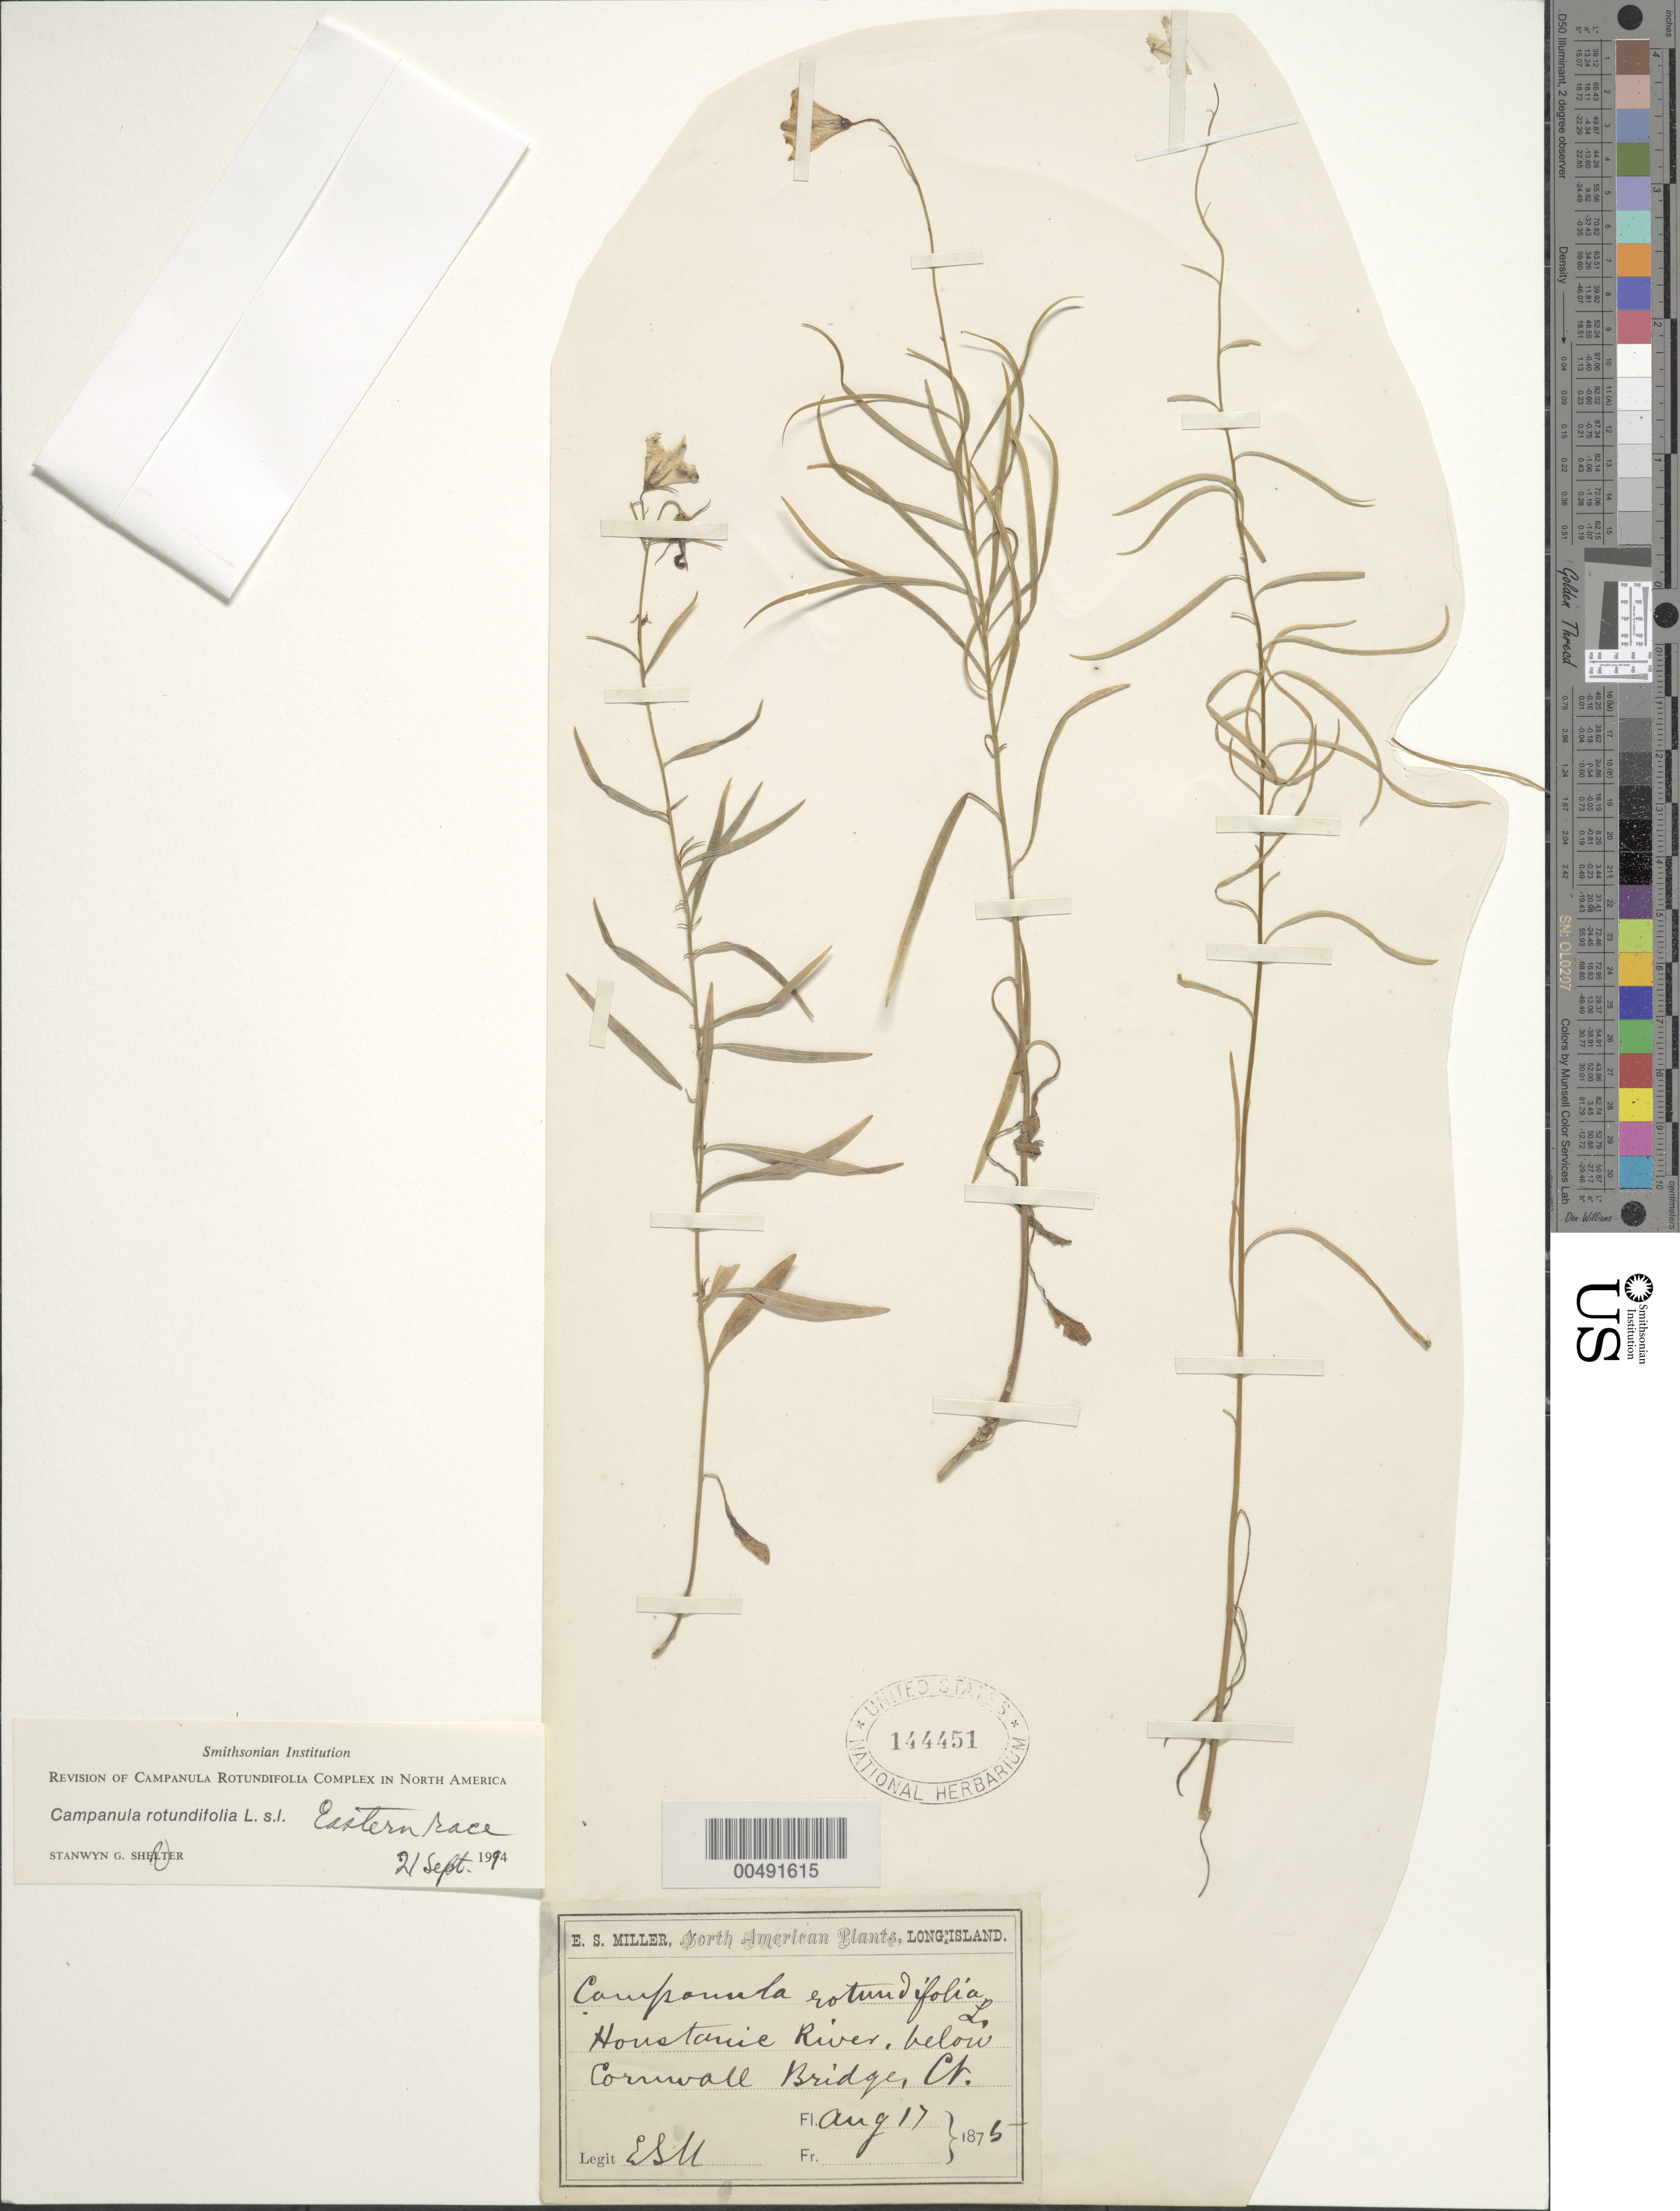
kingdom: Plantae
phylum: Tracheophyta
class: Magnoliopsida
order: Asterales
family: Campanulaceae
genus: Campanula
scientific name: Campanula rotundifolia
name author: L.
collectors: E. S. Miller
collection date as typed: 17 Aug 1875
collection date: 1875-08-17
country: United States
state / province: Connecticut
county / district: Litchfield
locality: Houstonic River, below Cornwall Bridge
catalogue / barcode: US 144451